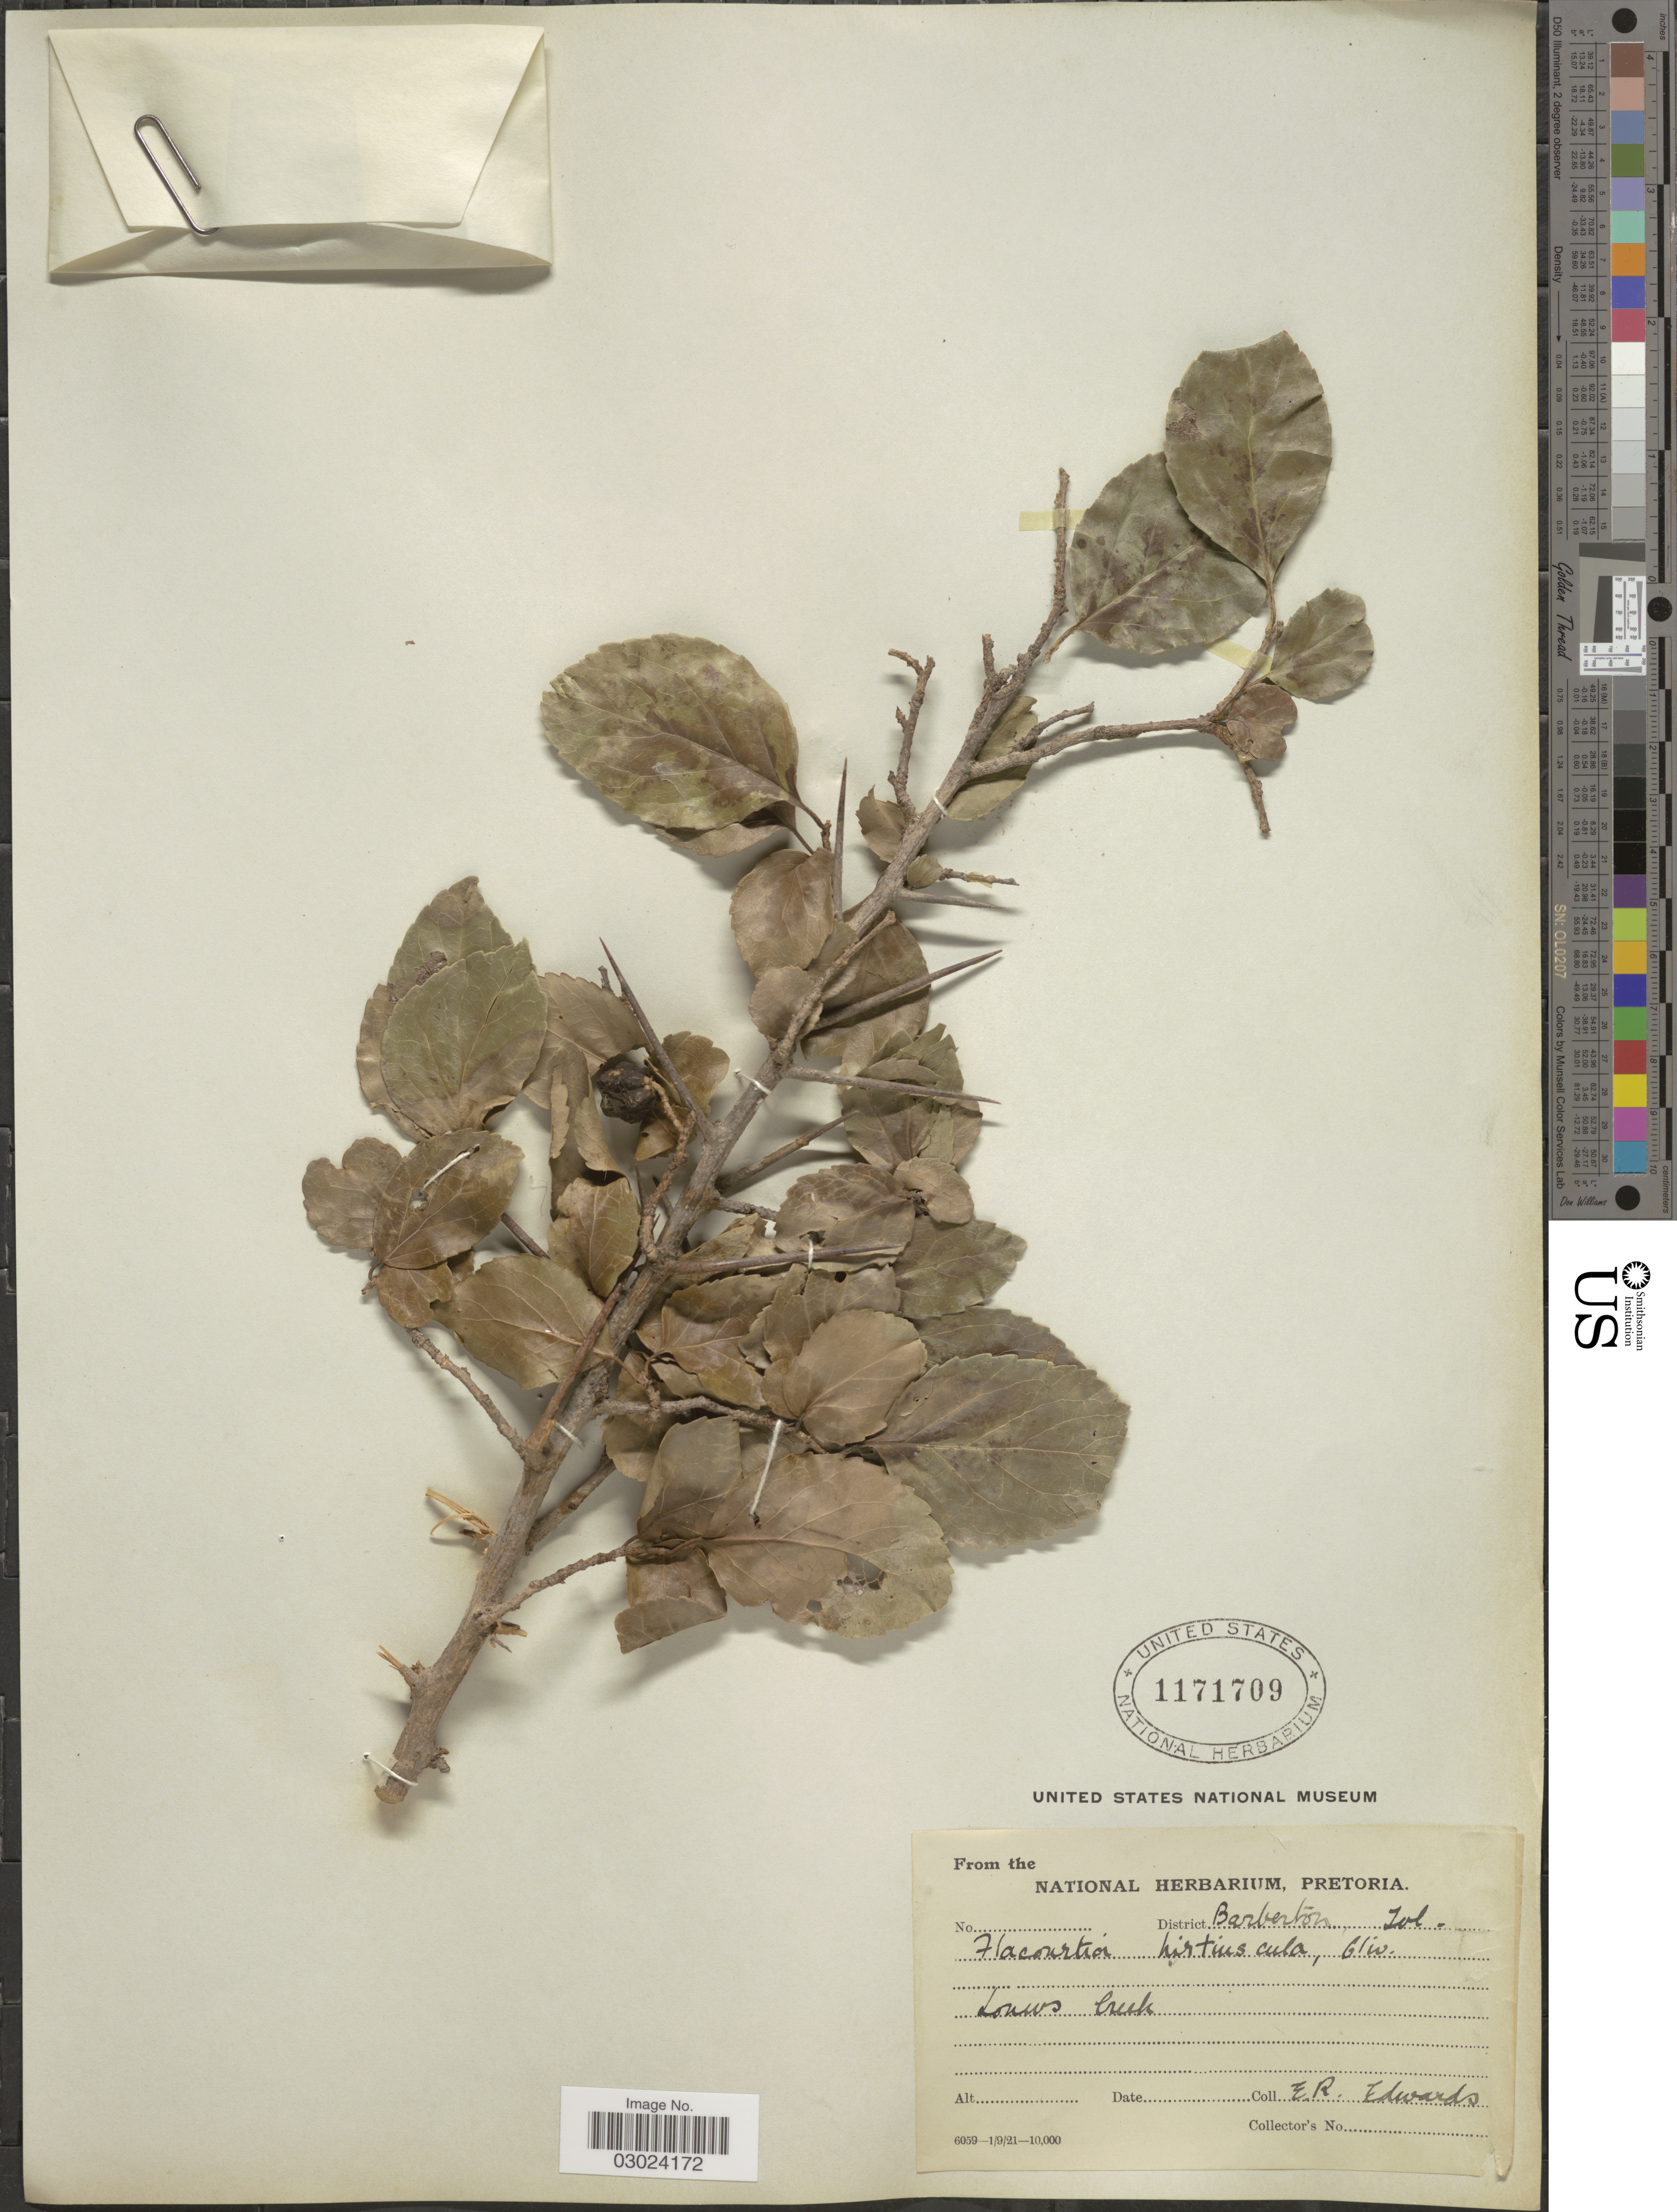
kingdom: Plantae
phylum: Tracheophyta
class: Magnoliopsida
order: Malpighiales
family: Salicaceae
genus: Flacourtia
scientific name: Flacourtia hirtiuscula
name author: Oliv.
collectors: E. Edwards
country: South Africa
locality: District Barberton, Tvl. Louws Creek.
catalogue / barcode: US 1171709